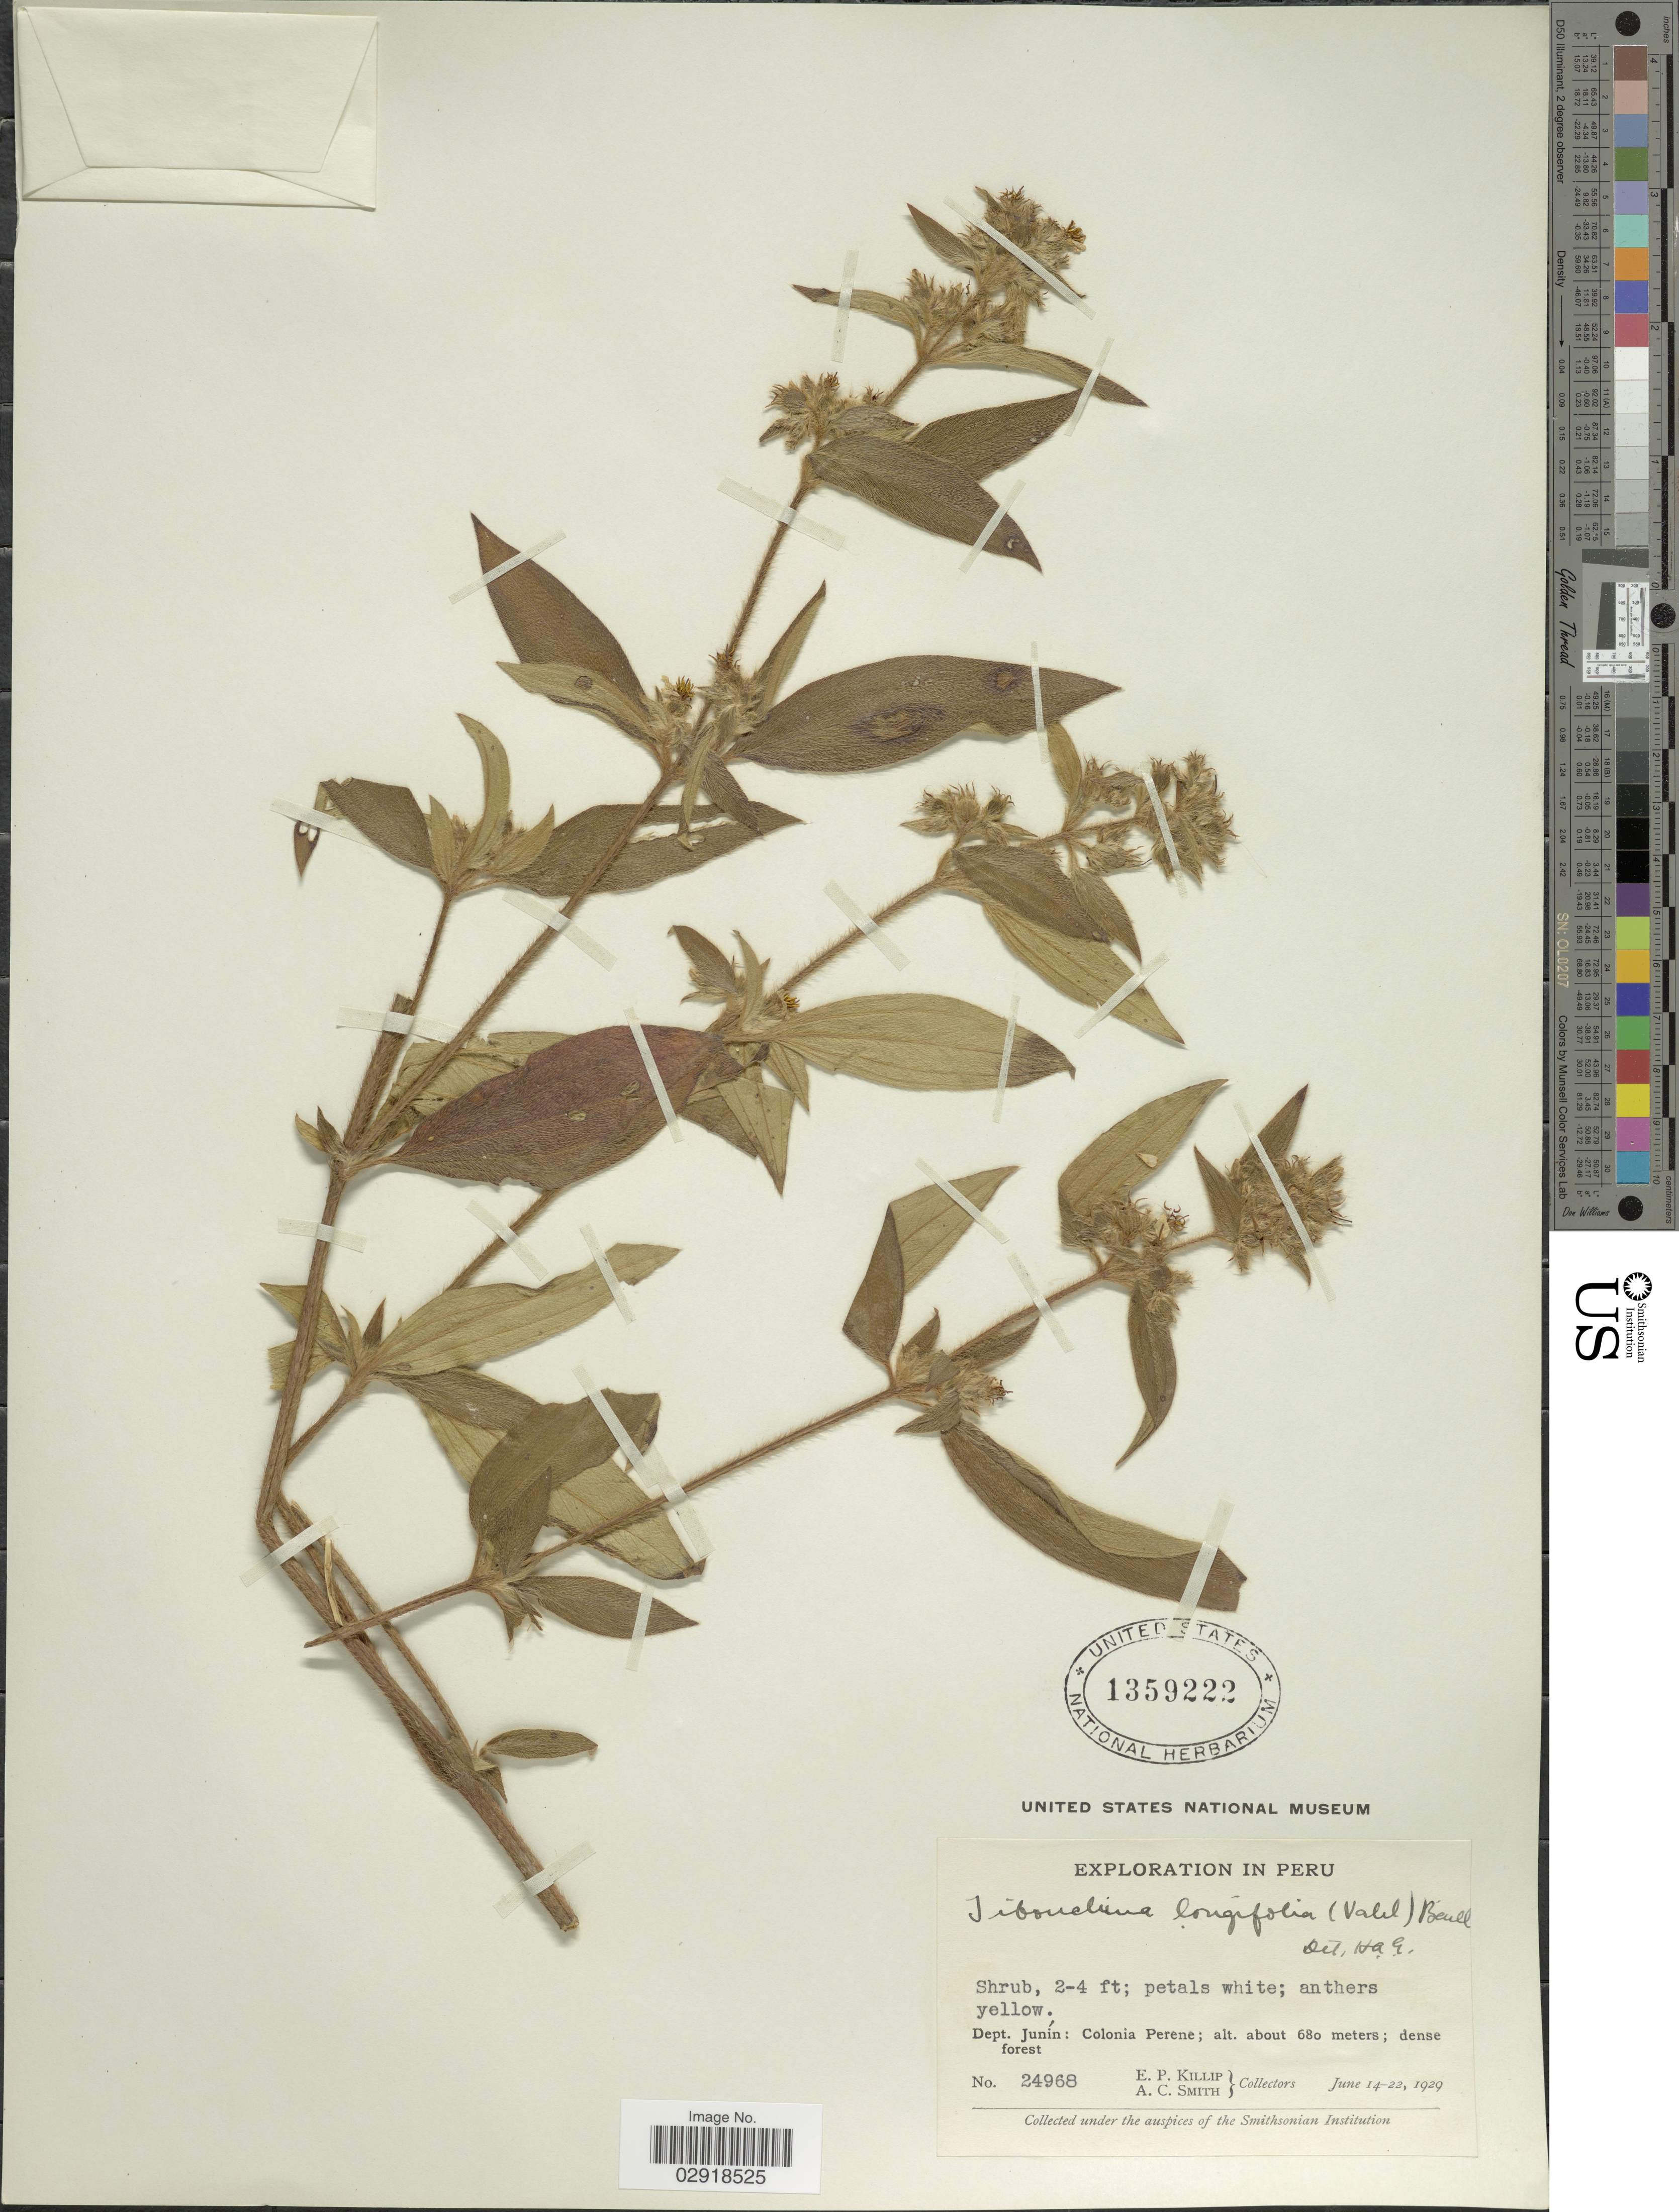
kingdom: Plantae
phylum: Tracheophyta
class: Magnoliopsida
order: Myrtales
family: Melastomataceae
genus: Chaetogastra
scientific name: Chaetogastra longifolia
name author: (Vahl) DC.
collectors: E. P. Killip & A. C. Smith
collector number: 24968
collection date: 1929-06-14/1929-06-22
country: Peru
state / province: Junín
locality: Dept. Junín: Colonia Perene.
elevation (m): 680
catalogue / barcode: US 1359222